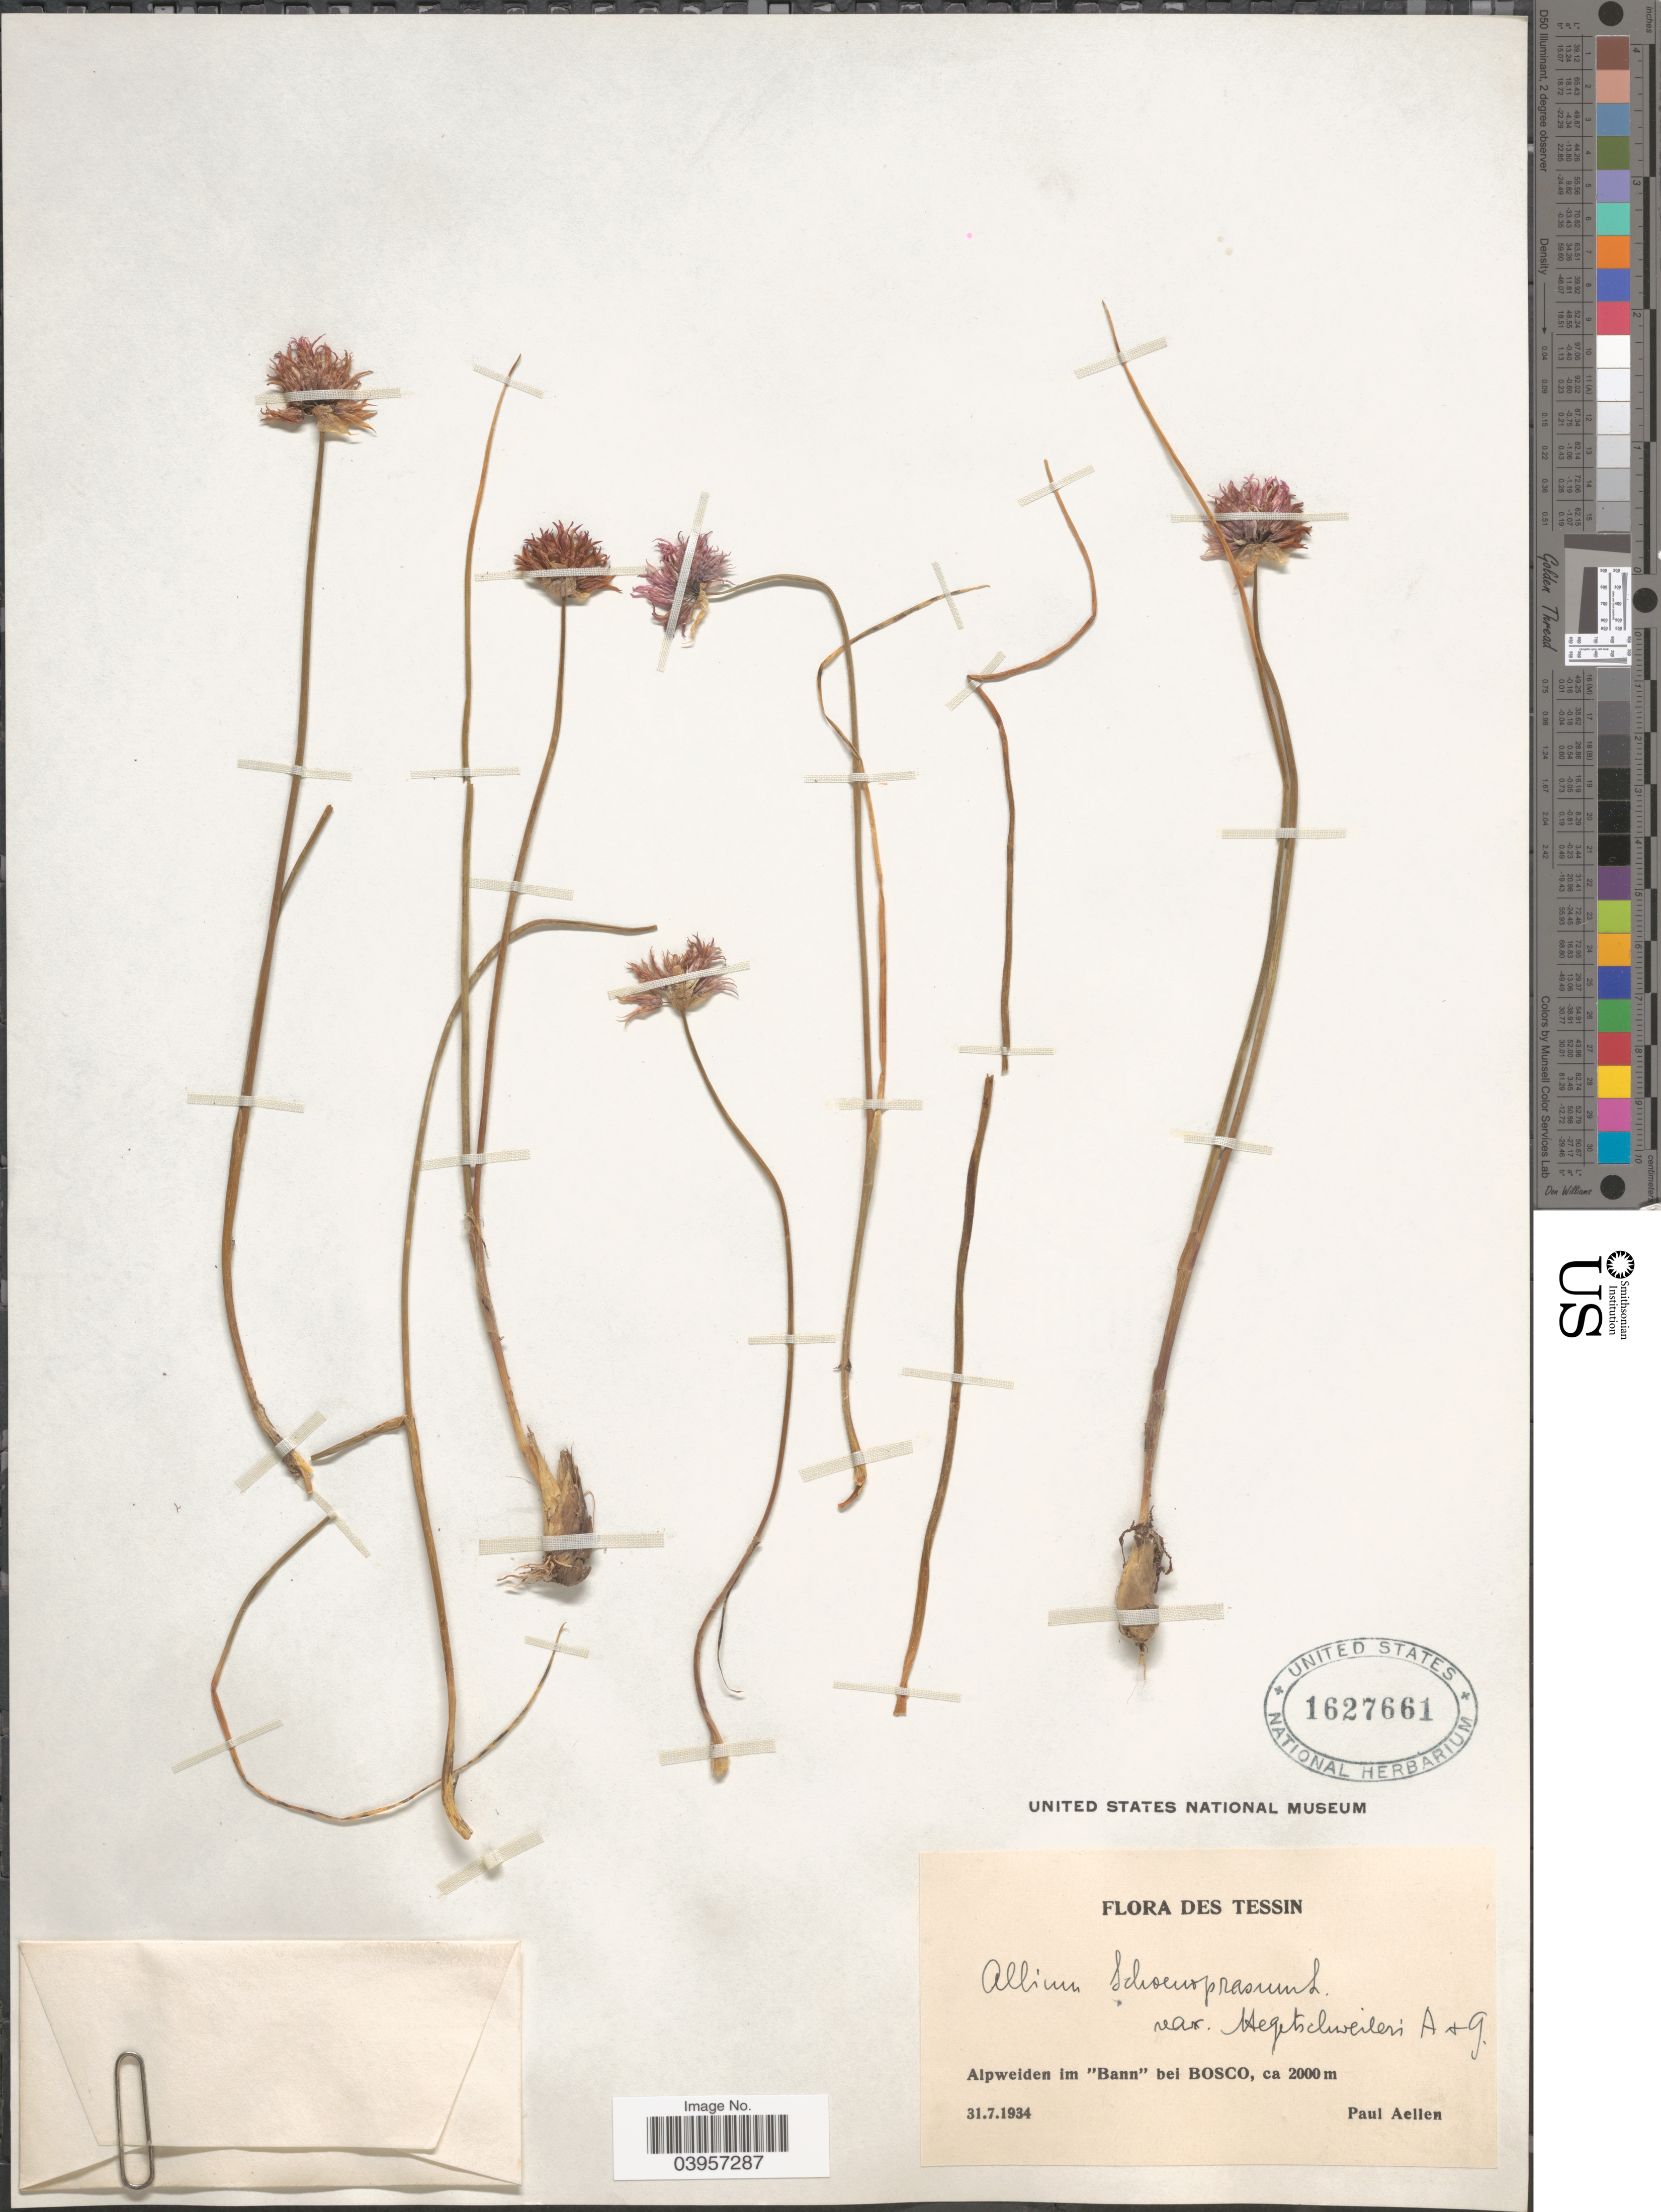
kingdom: Plantae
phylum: Tracheophyta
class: Liliopsida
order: Asparagales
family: Amaryllidaceae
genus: Allium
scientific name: Allium schoenoprasum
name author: L.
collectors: P. Aellen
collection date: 1934-07-31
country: Switzerland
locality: Des Tessin. Alpweiden im "Bann"bei BOSCO.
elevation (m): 2000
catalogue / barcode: US 1627661